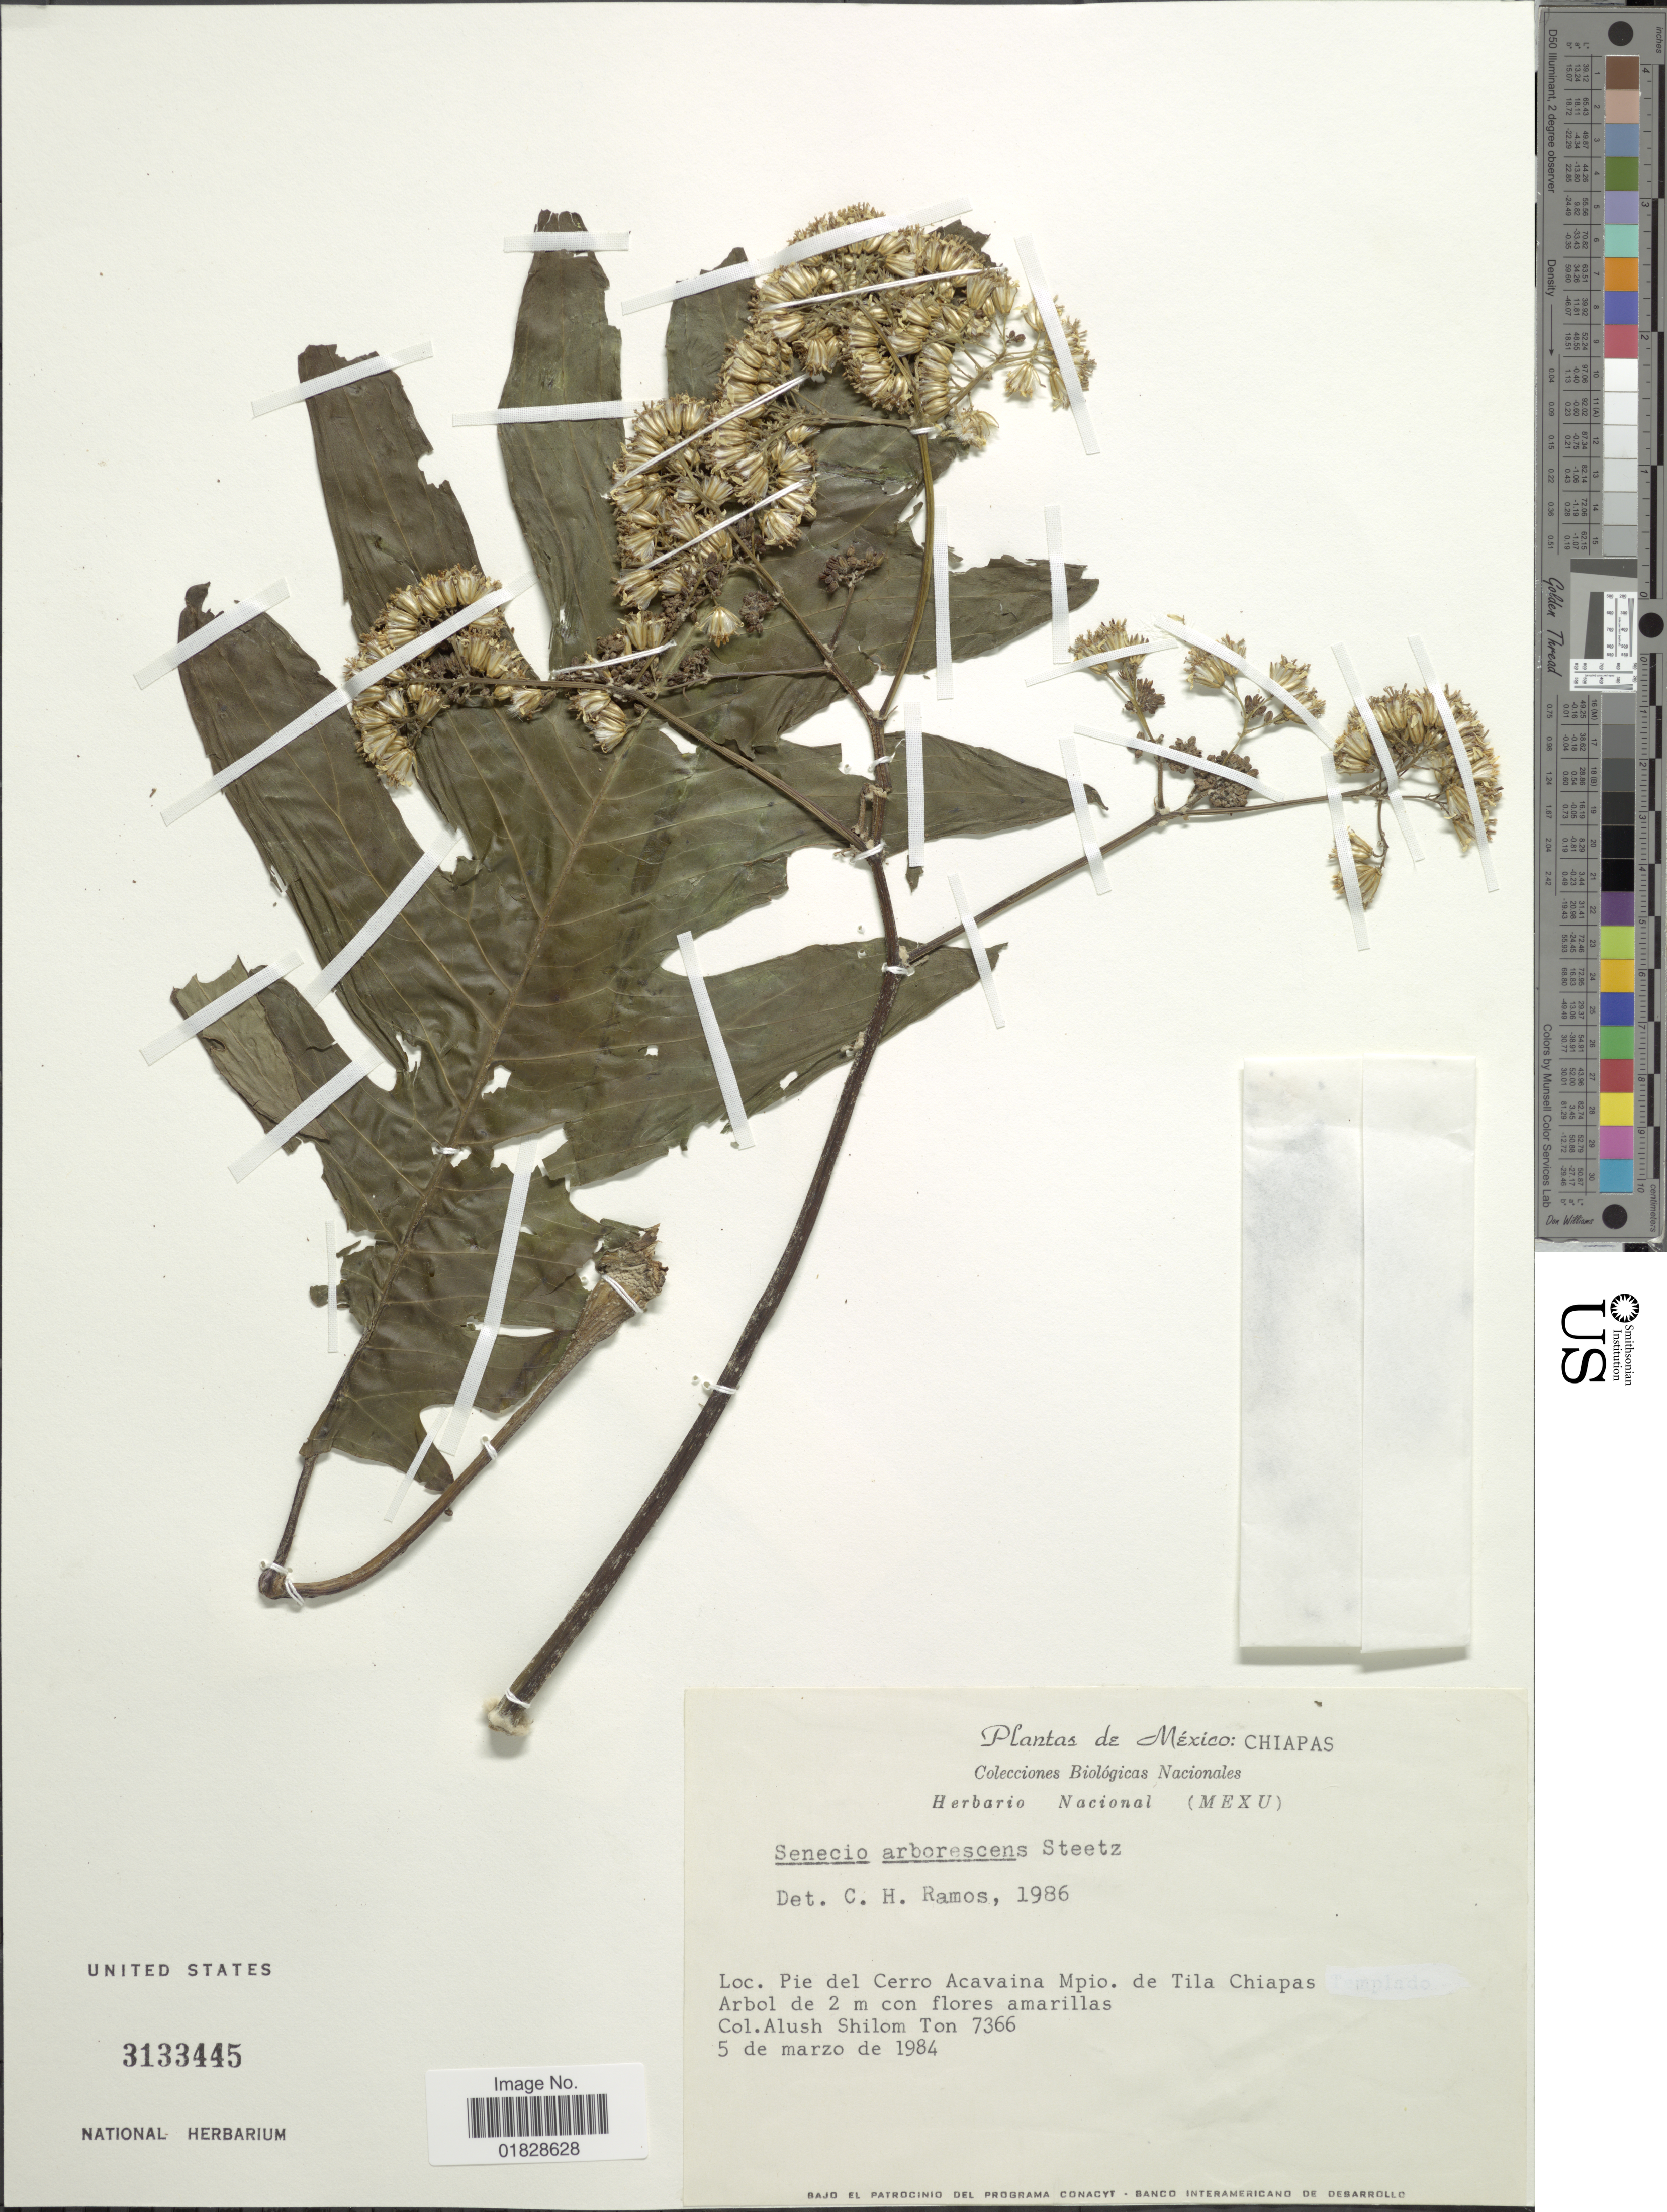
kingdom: Plantae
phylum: Tracheophyta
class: Magnoliopsida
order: Asterales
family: Asteraceae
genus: Telanthophora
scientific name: Telanthophora arborescens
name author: (Steetz) H. Rob. & Brettell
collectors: A. M. Ton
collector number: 7366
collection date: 1984-03-05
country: Mexico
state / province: Chiapas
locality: Pie del Cerro Acavaina Mpio. de Tila Chiapas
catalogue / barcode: US 3133445